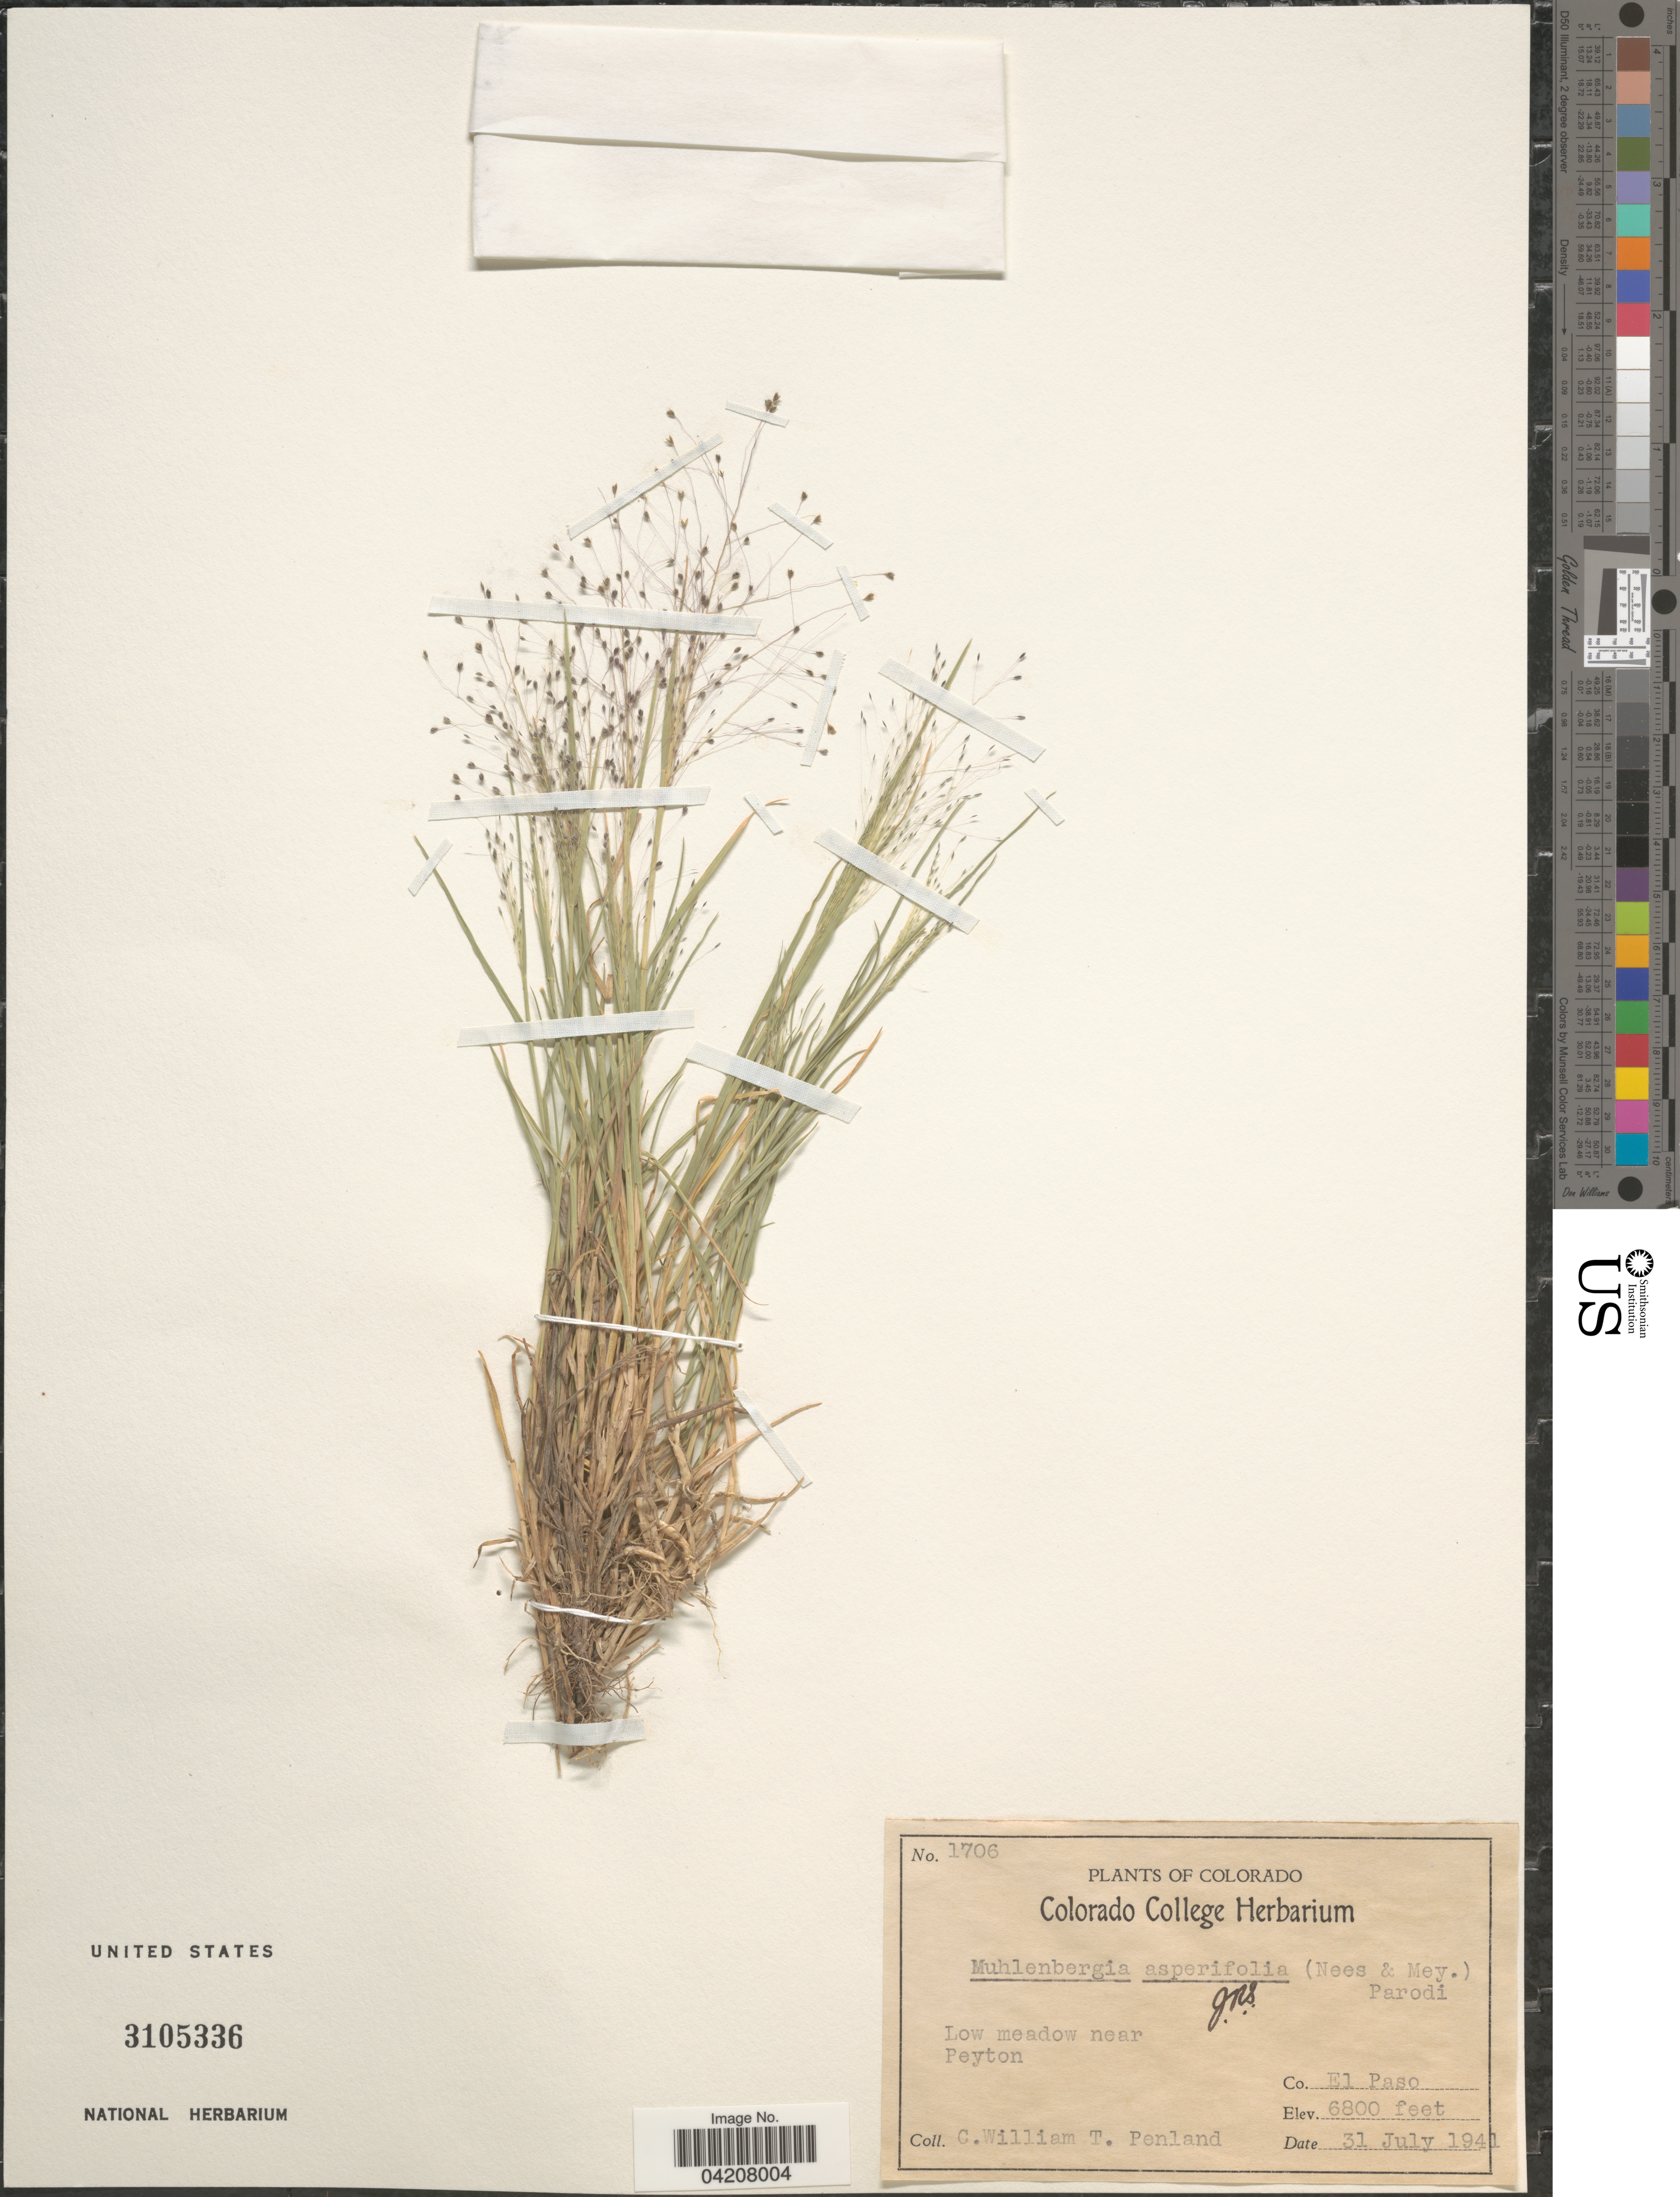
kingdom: Plantae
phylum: Tracheophyta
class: Liliopsida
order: Poales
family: Poaceae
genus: Muhlenbergia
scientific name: Muhlenbergia asperifolia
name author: (Nees & Meyen ex Trin.) Parodi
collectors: C. William & T. Penland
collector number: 1706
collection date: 1941-07-31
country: United States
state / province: Colorado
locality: Low meadow near Peyton. Co. El Paso.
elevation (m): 2073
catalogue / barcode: US 3105336